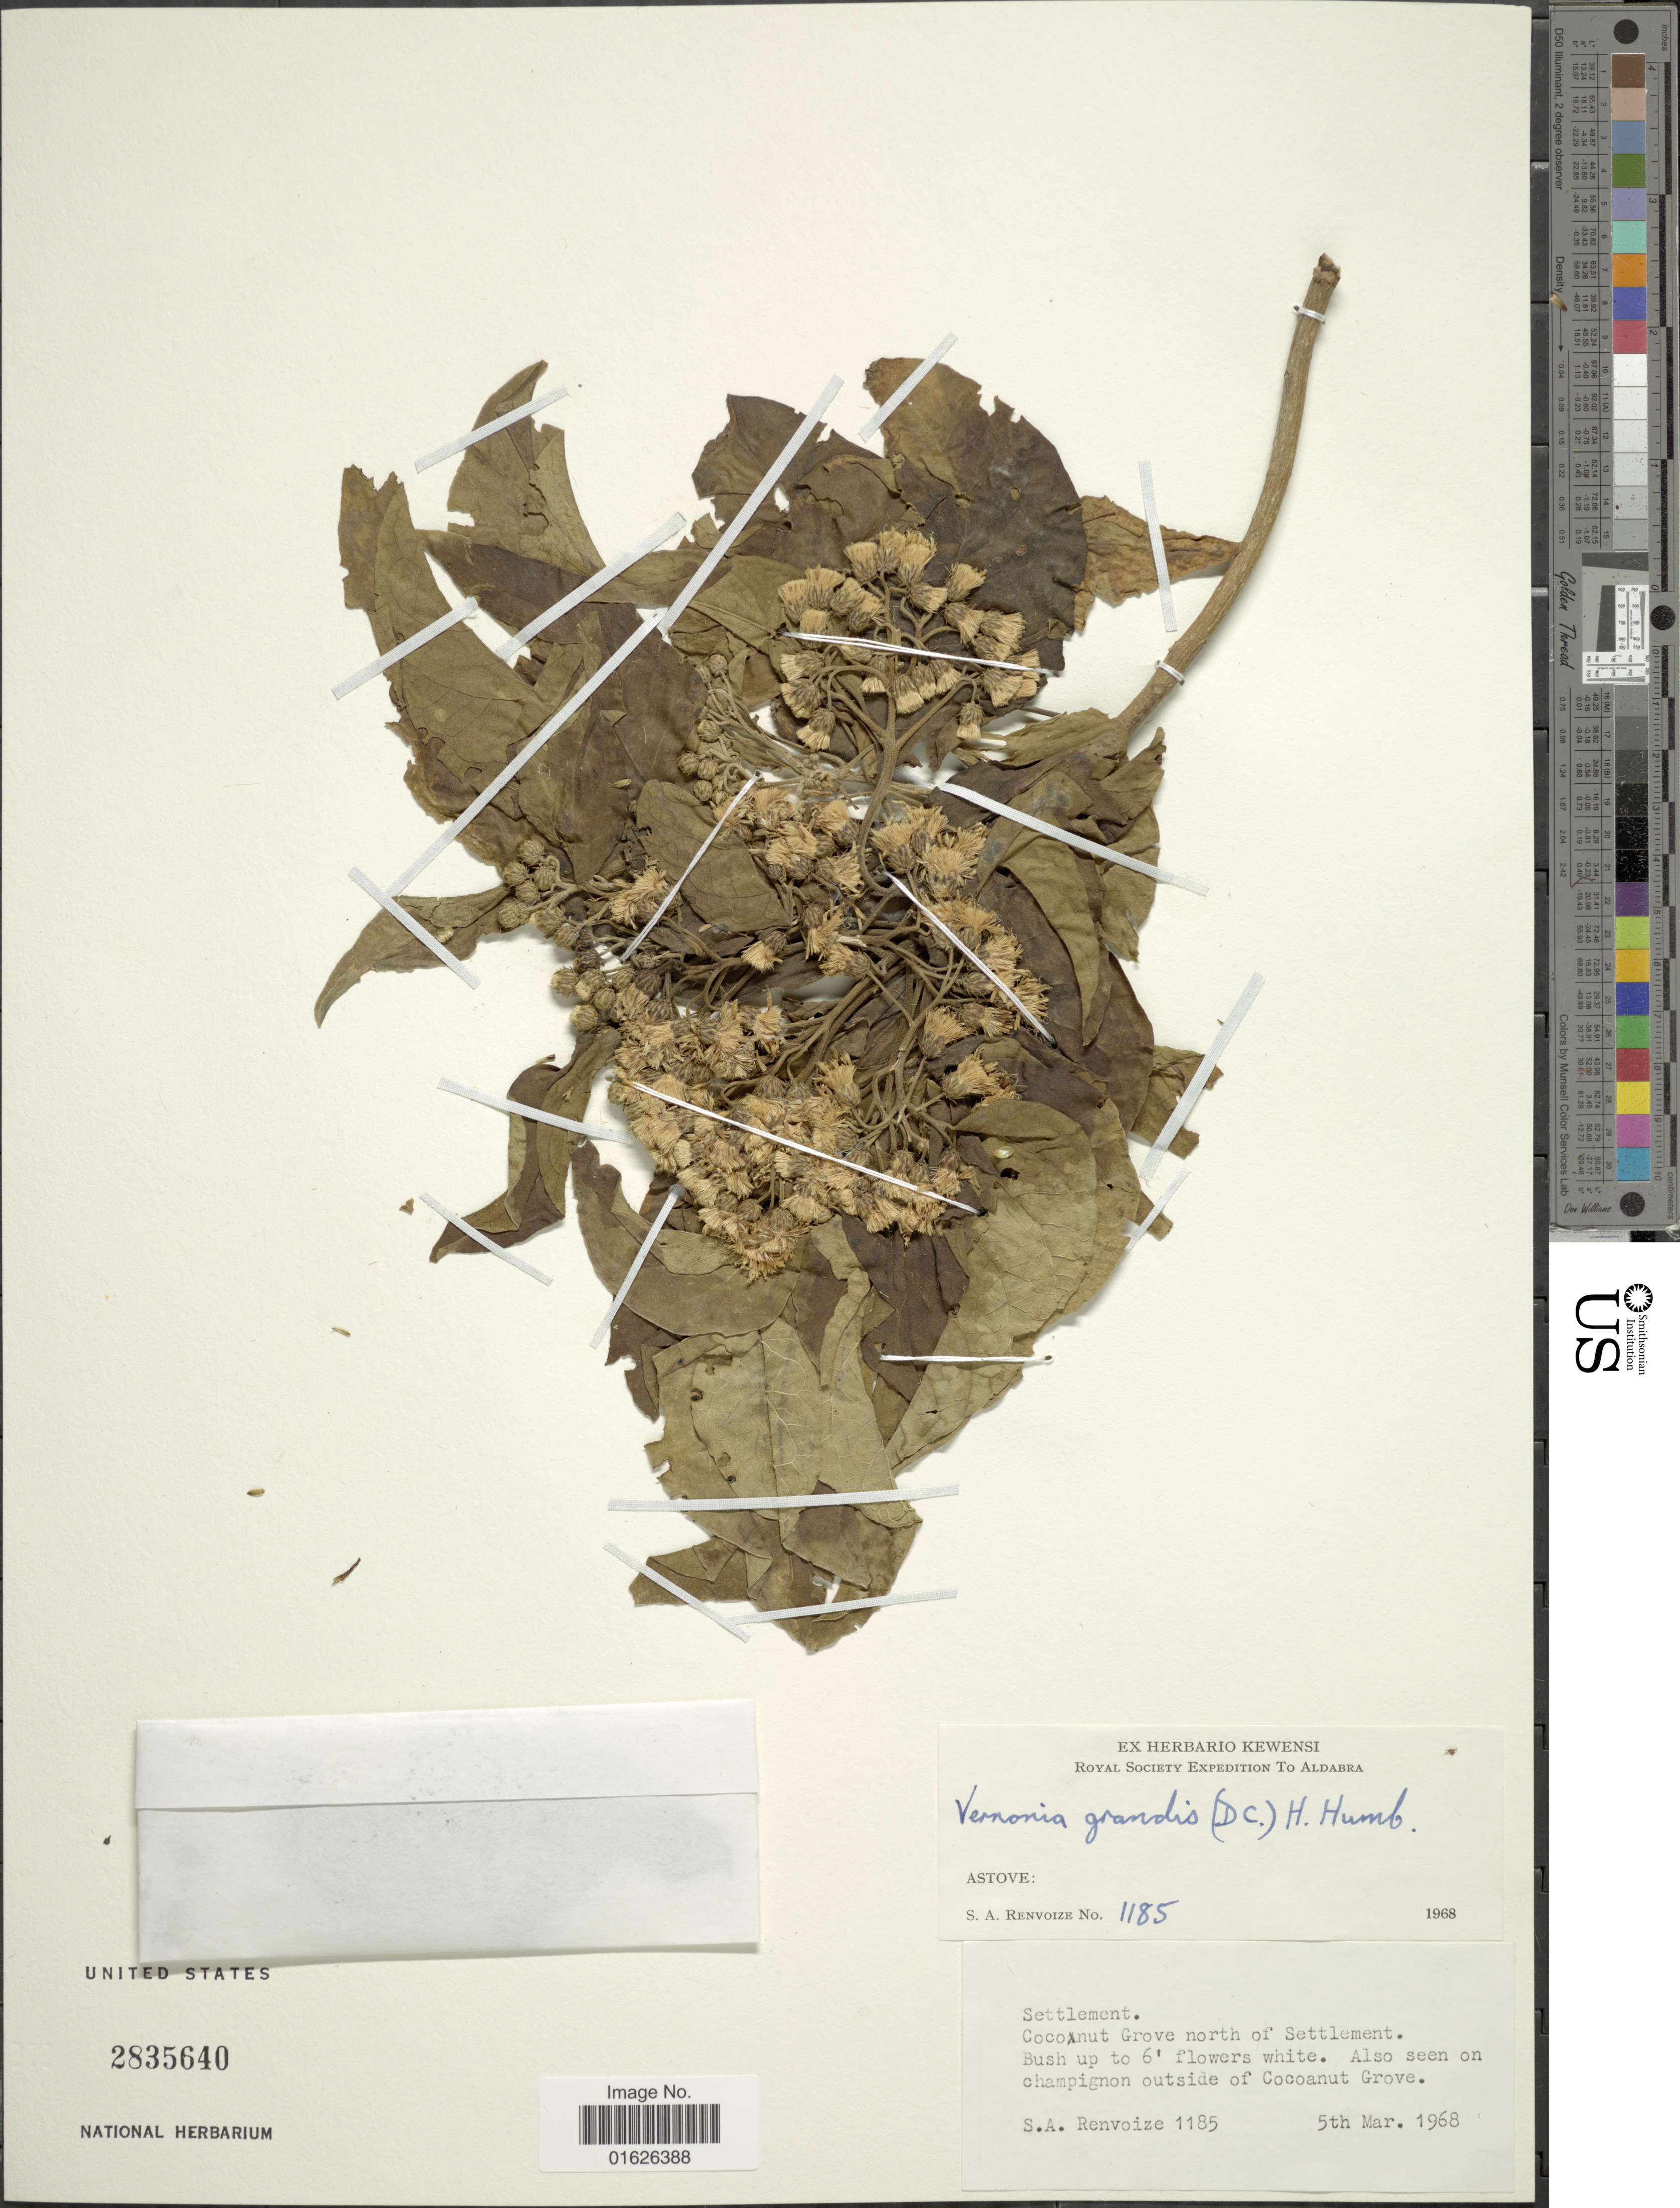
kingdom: Plantae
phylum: Tracheophyta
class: Magnoliopsida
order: Asterales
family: Asteraceae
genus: Gymnanthemum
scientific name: Gymnanthemum coloratum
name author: (Willd.) H. Rob. & B. Kahn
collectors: S. A. Renvoize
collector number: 1185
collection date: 1968-03-05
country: Seychelles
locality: To Aldabra, Astove, Settlement, Coconut Grove north of Settlement, Also seen on champignon outside of Cocoanut Grove.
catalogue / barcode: US 3835640